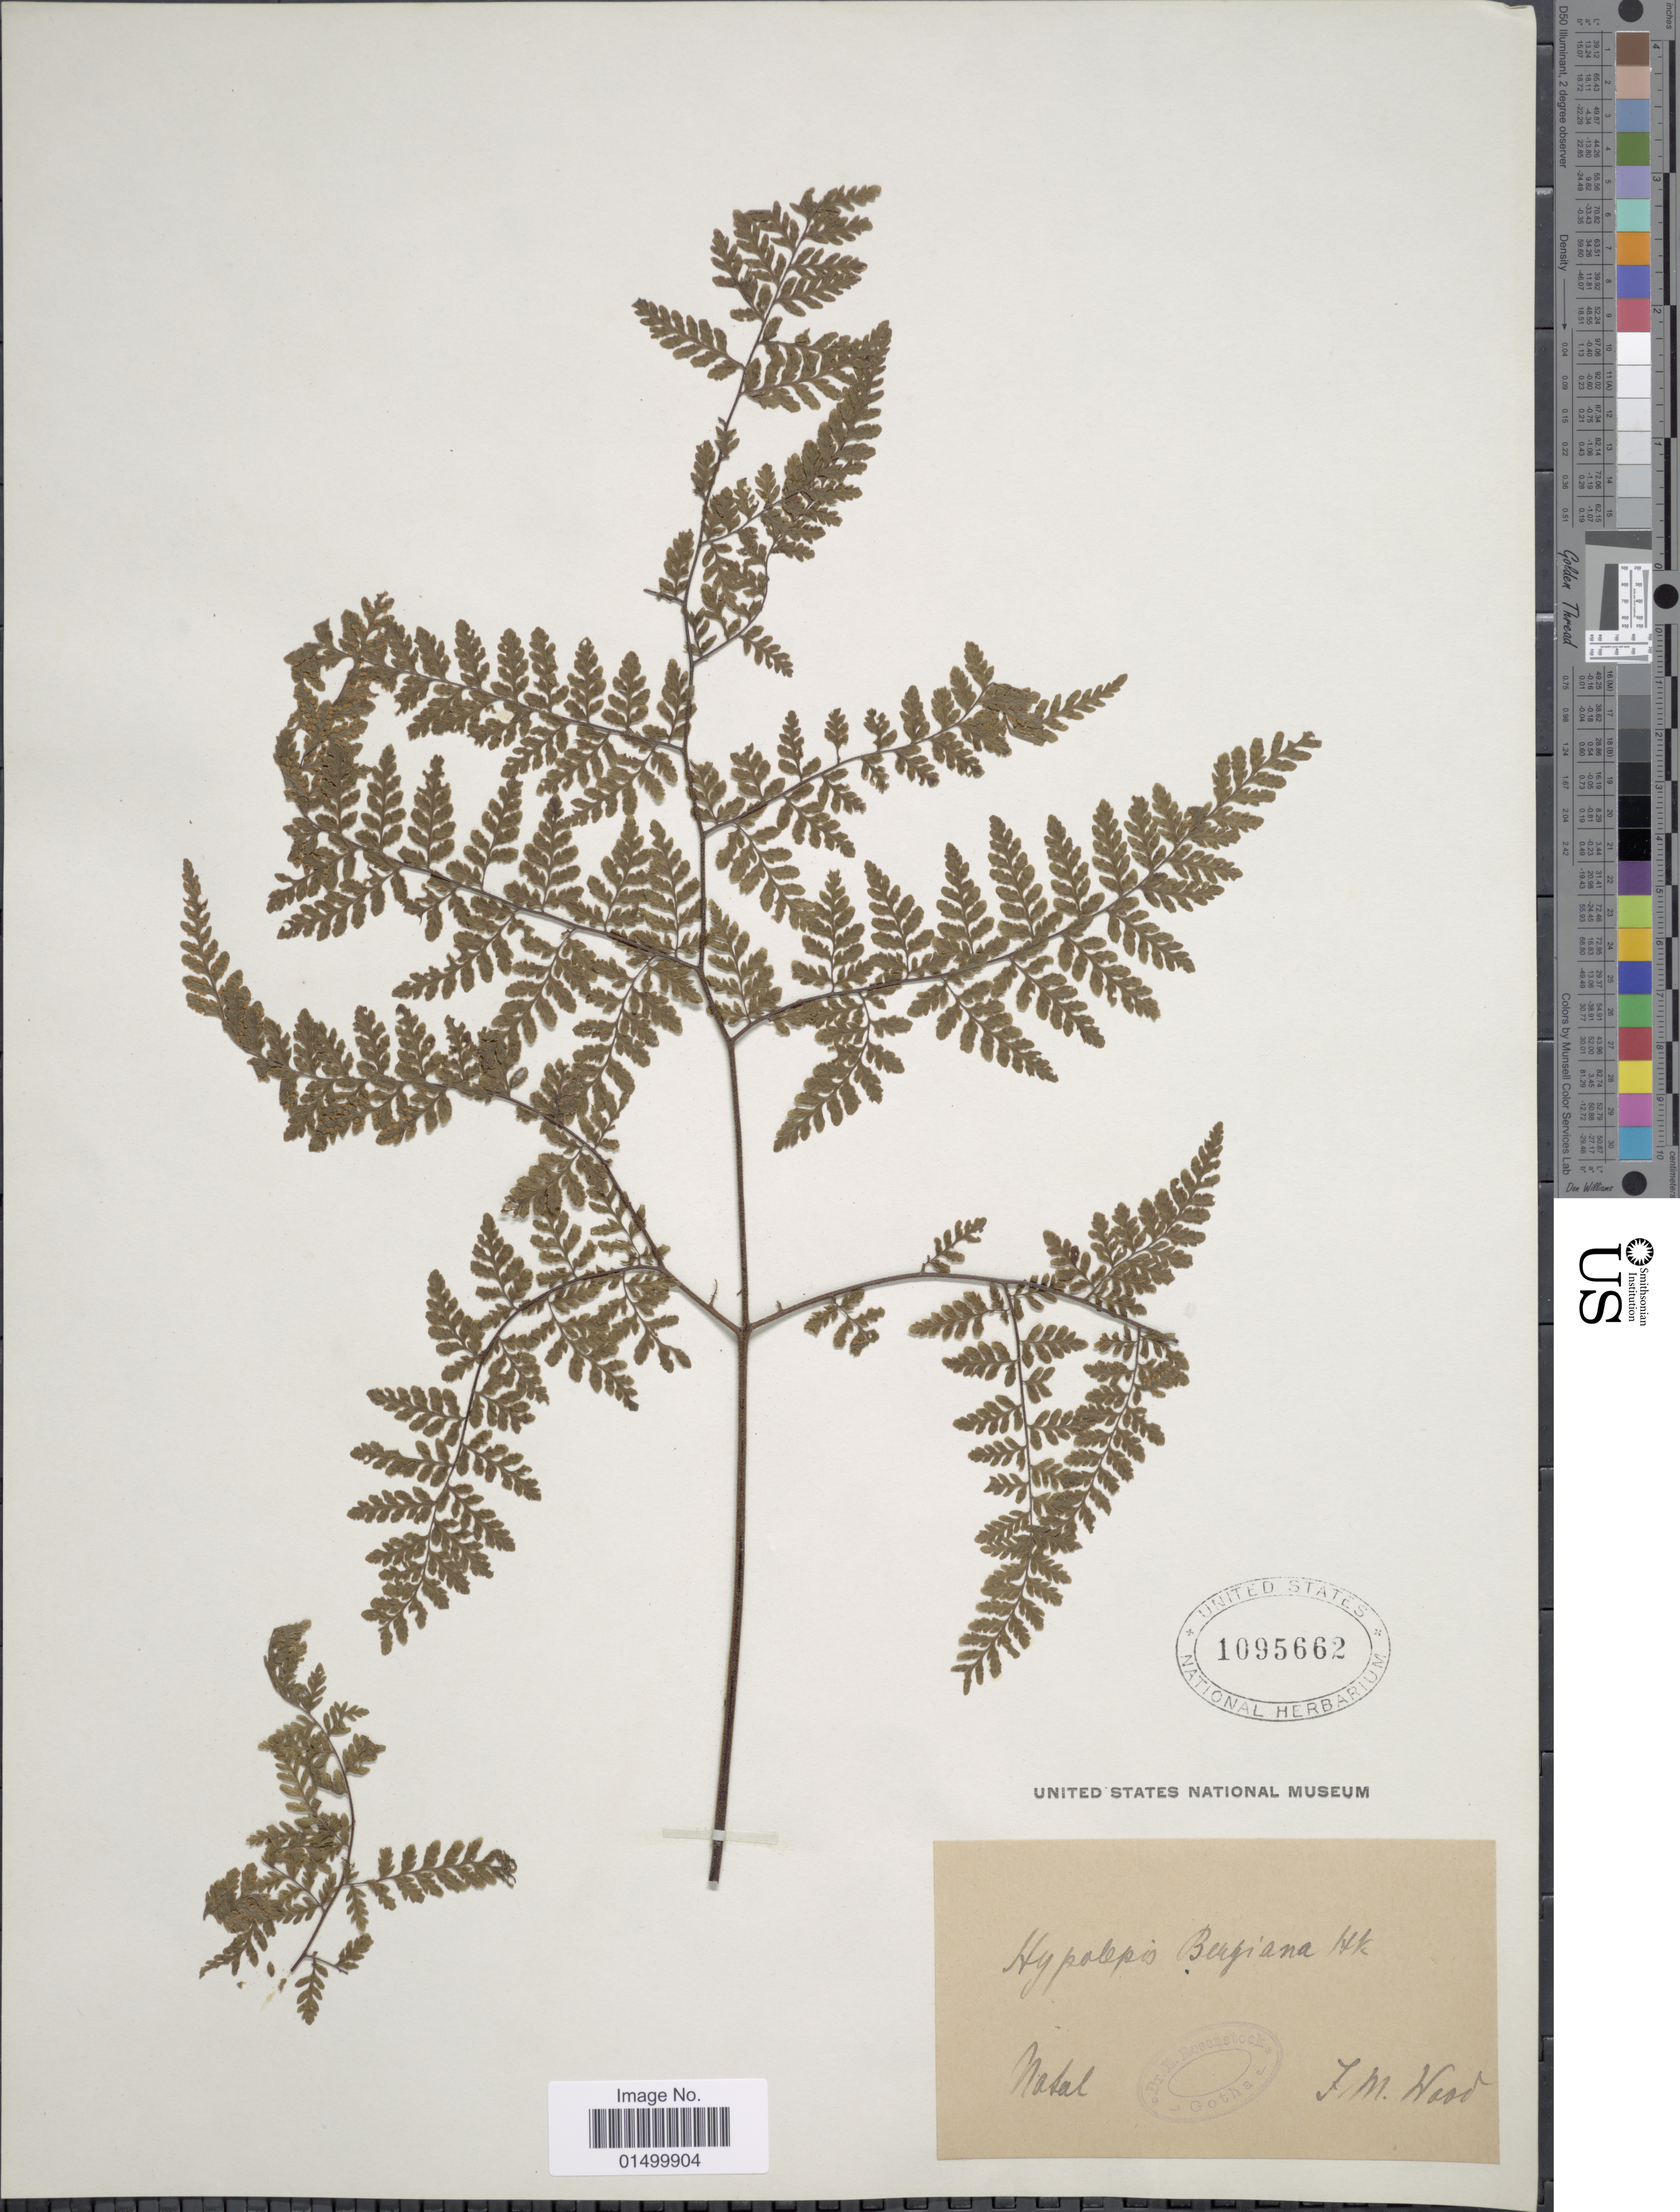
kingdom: Plantae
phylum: Tracheophyta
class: Polypodiopsida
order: Polypodiales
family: Pteridaceae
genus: Cheilanthes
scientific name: Cheilanthes bergiana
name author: Schltdl.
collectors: J. M. Wood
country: South Africa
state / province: KwaZulu-Natal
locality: Natal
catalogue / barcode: US 1095662